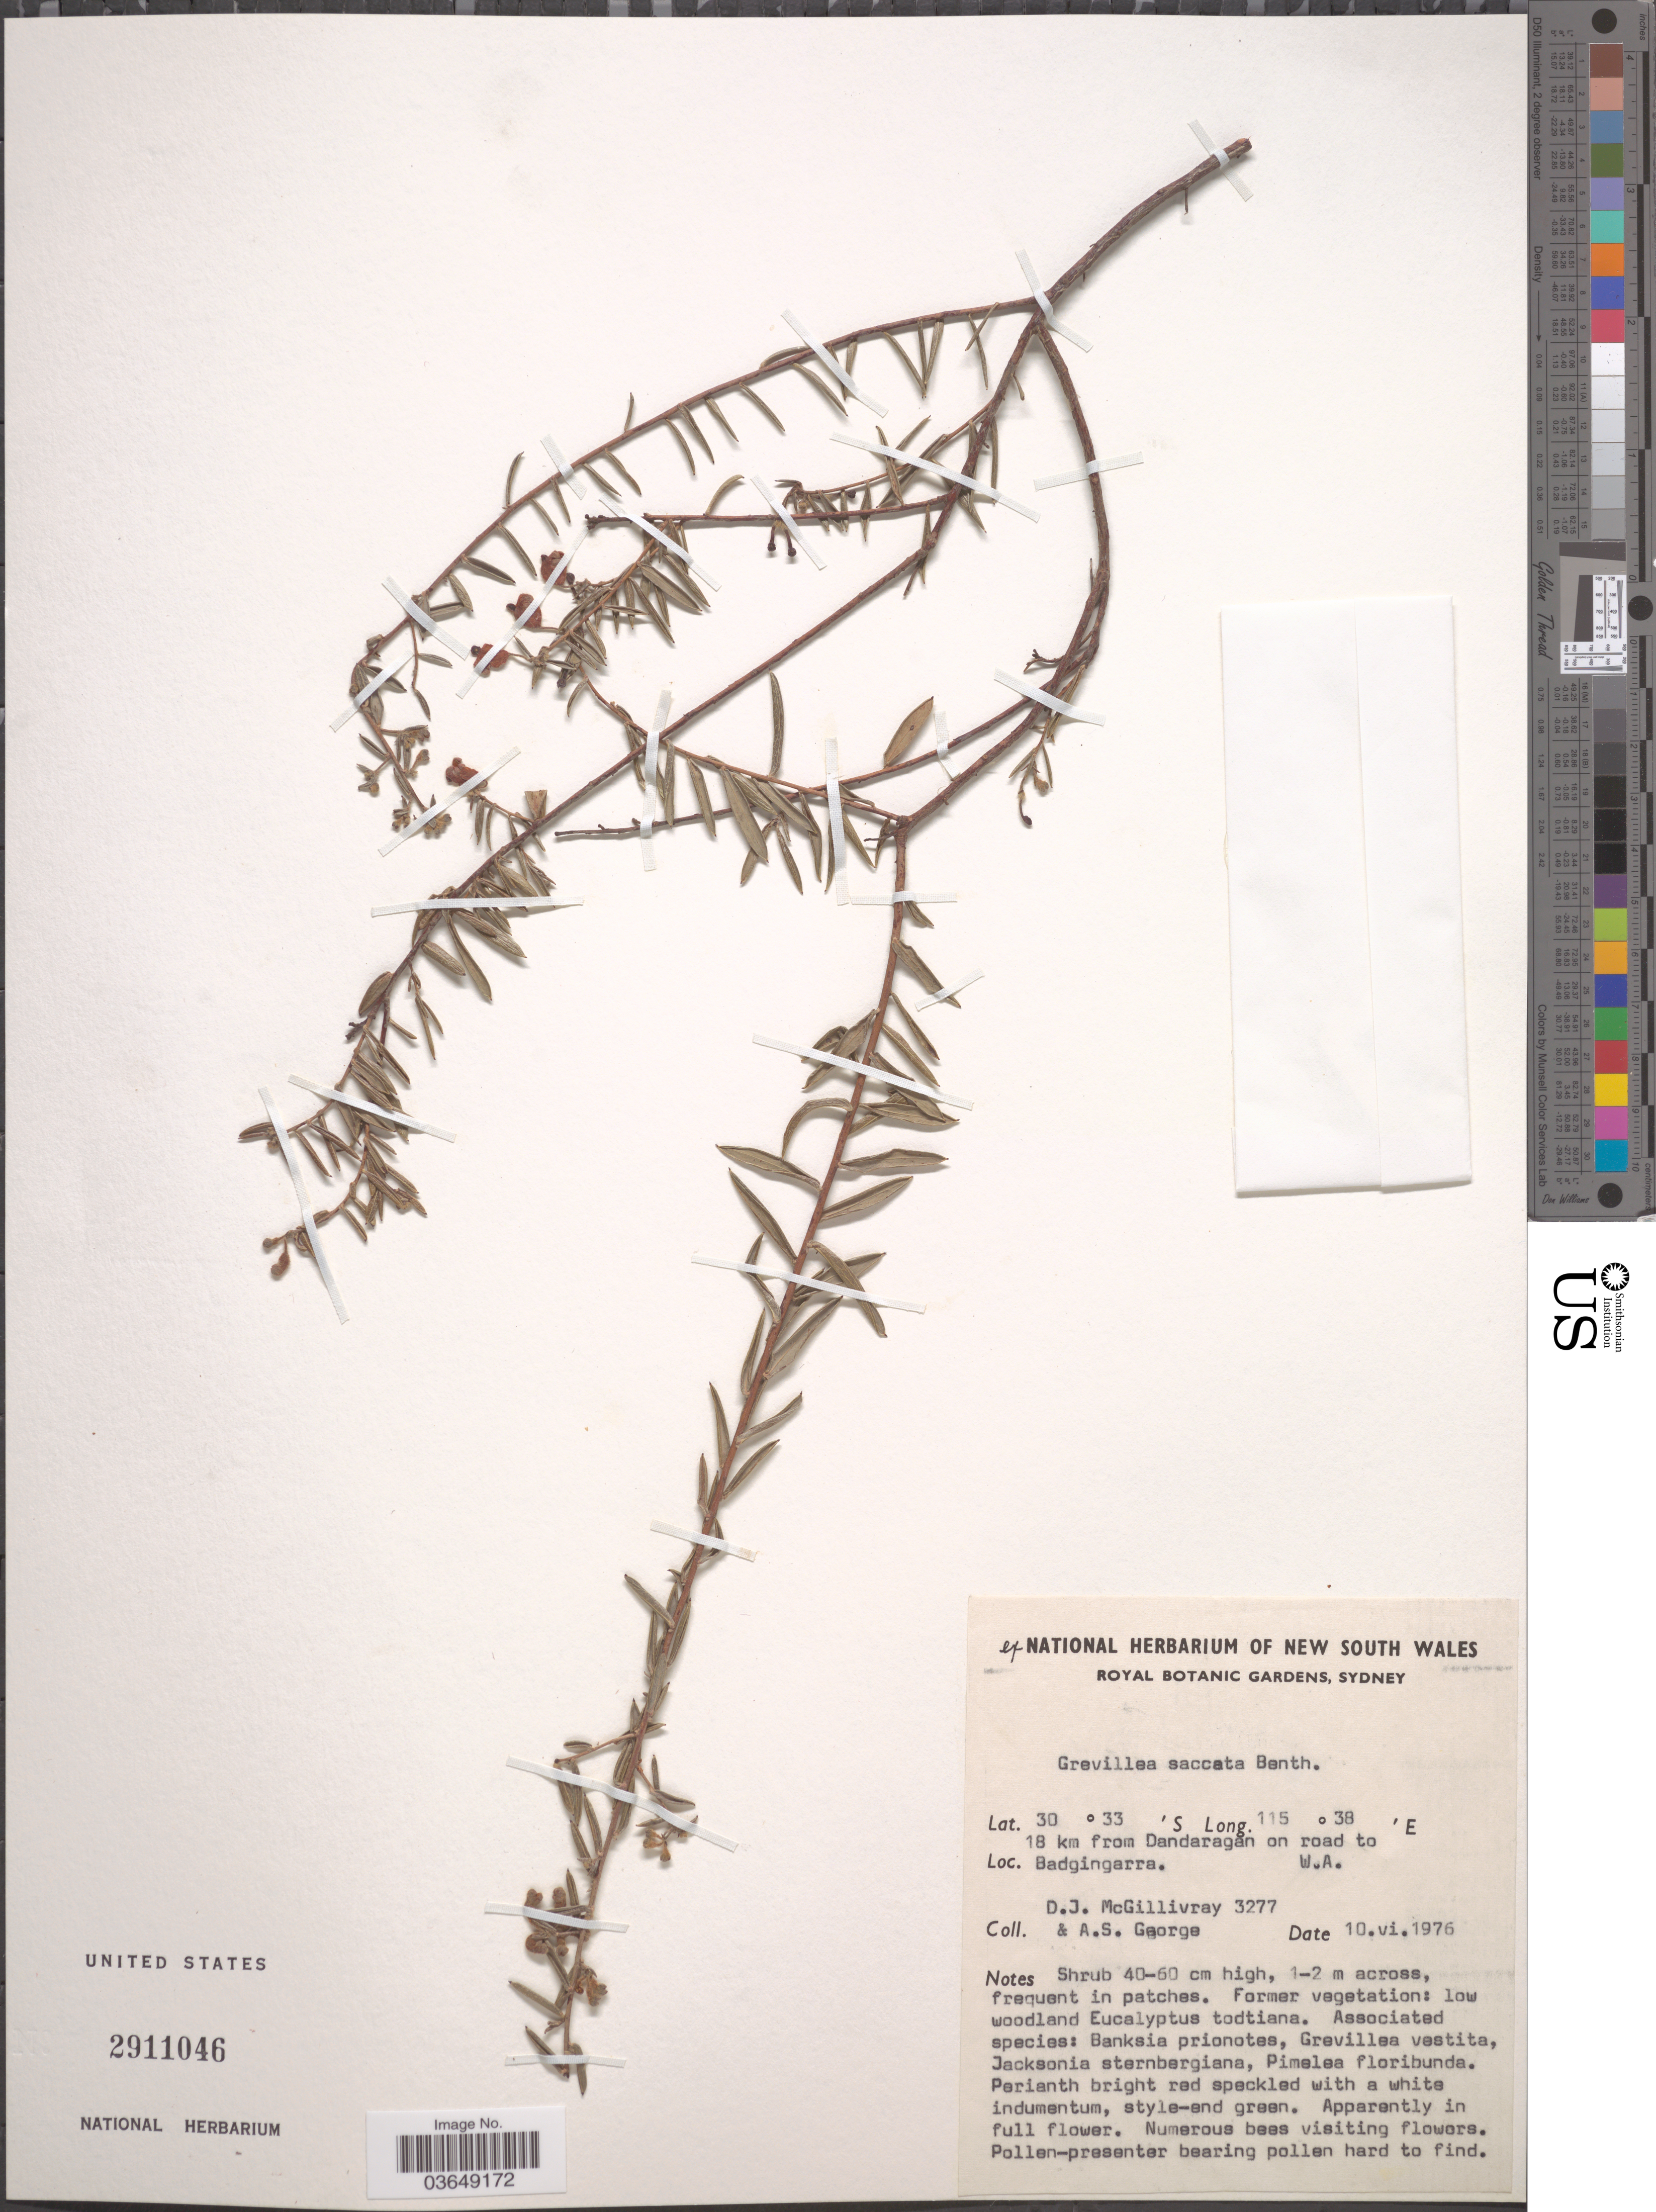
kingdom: Plantae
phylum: Tracheophyta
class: Magnoliopsida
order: Proteales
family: Proteaceae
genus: Grevillea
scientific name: Grevillea saccata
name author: Benth.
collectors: D. J. McGillivray & A. S. George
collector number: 3277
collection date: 1976-06-10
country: Australia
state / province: Western Australia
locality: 18 km from Dandaragan on road to Badgingarra.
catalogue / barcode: US 2911046